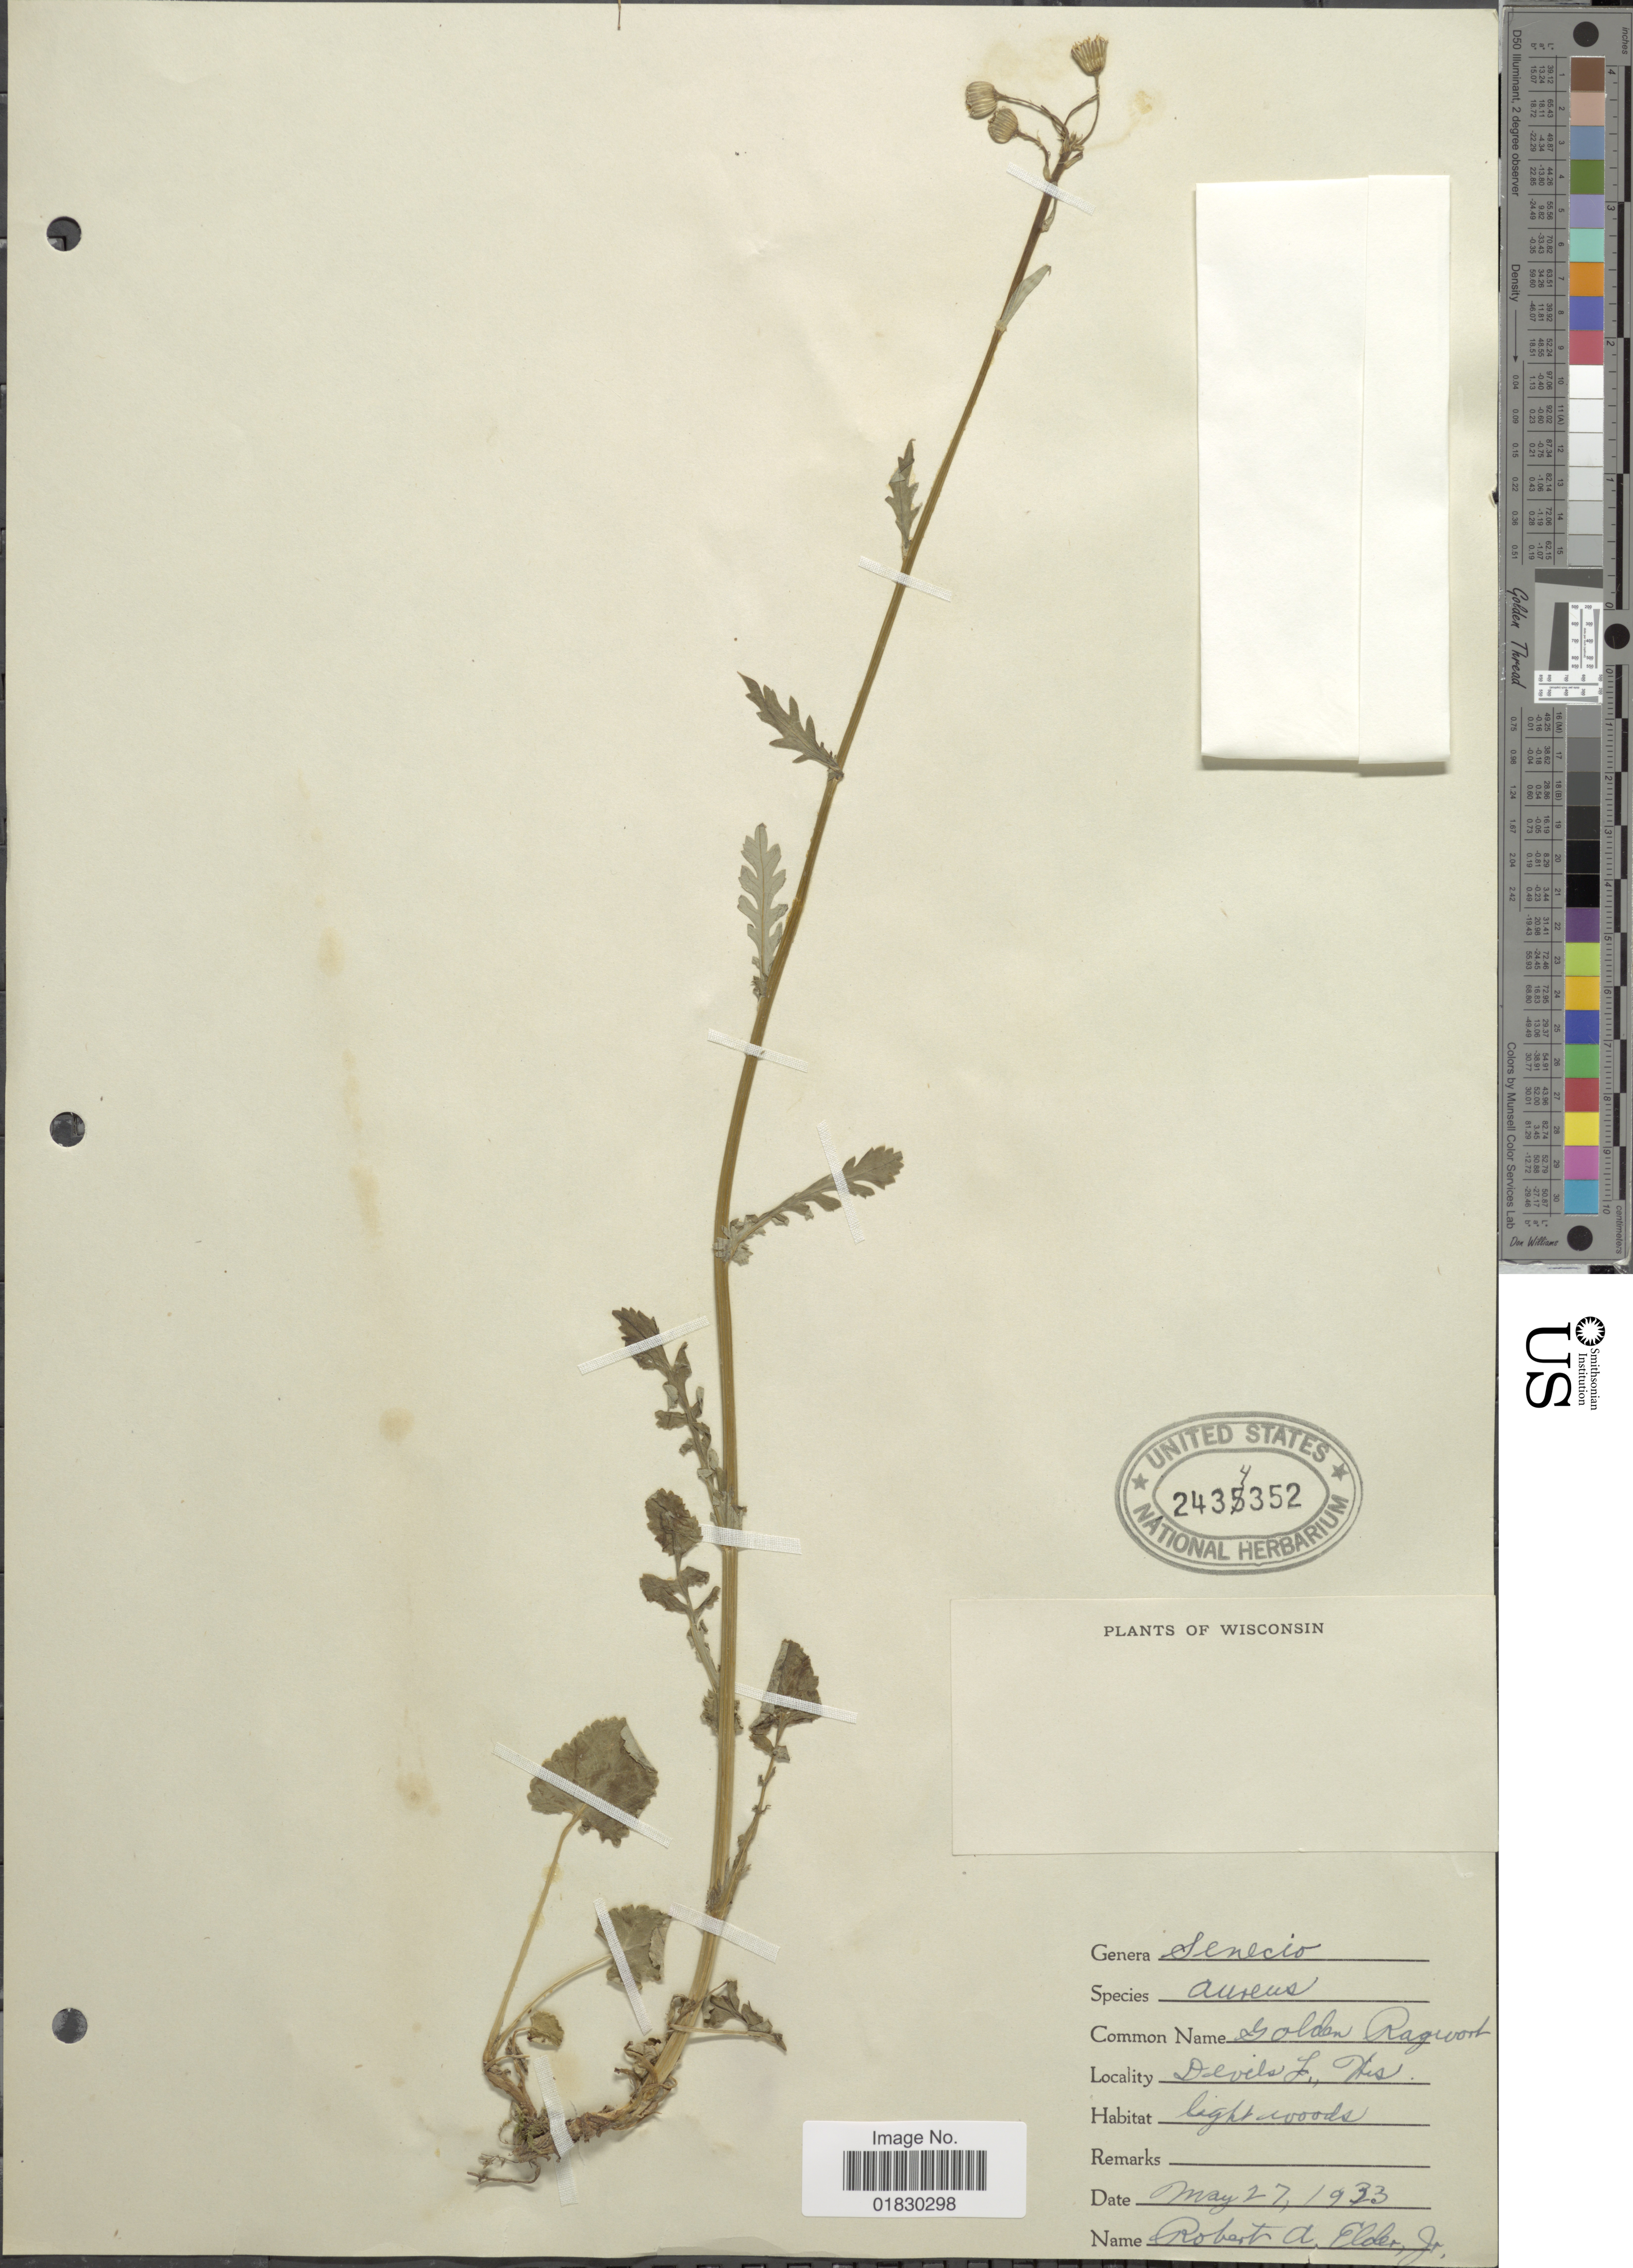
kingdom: Plantae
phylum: Tracheophyta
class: Magnoliopsida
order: Asterales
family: Asteraceae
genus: Packera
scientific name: Packera aurea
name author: (L.) Á. Löve & D. Löve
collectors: R. E. Elder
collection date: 1933-05-27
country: United States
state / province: Wisconsin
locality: Devils F., Wis.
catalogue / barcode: US 2434352